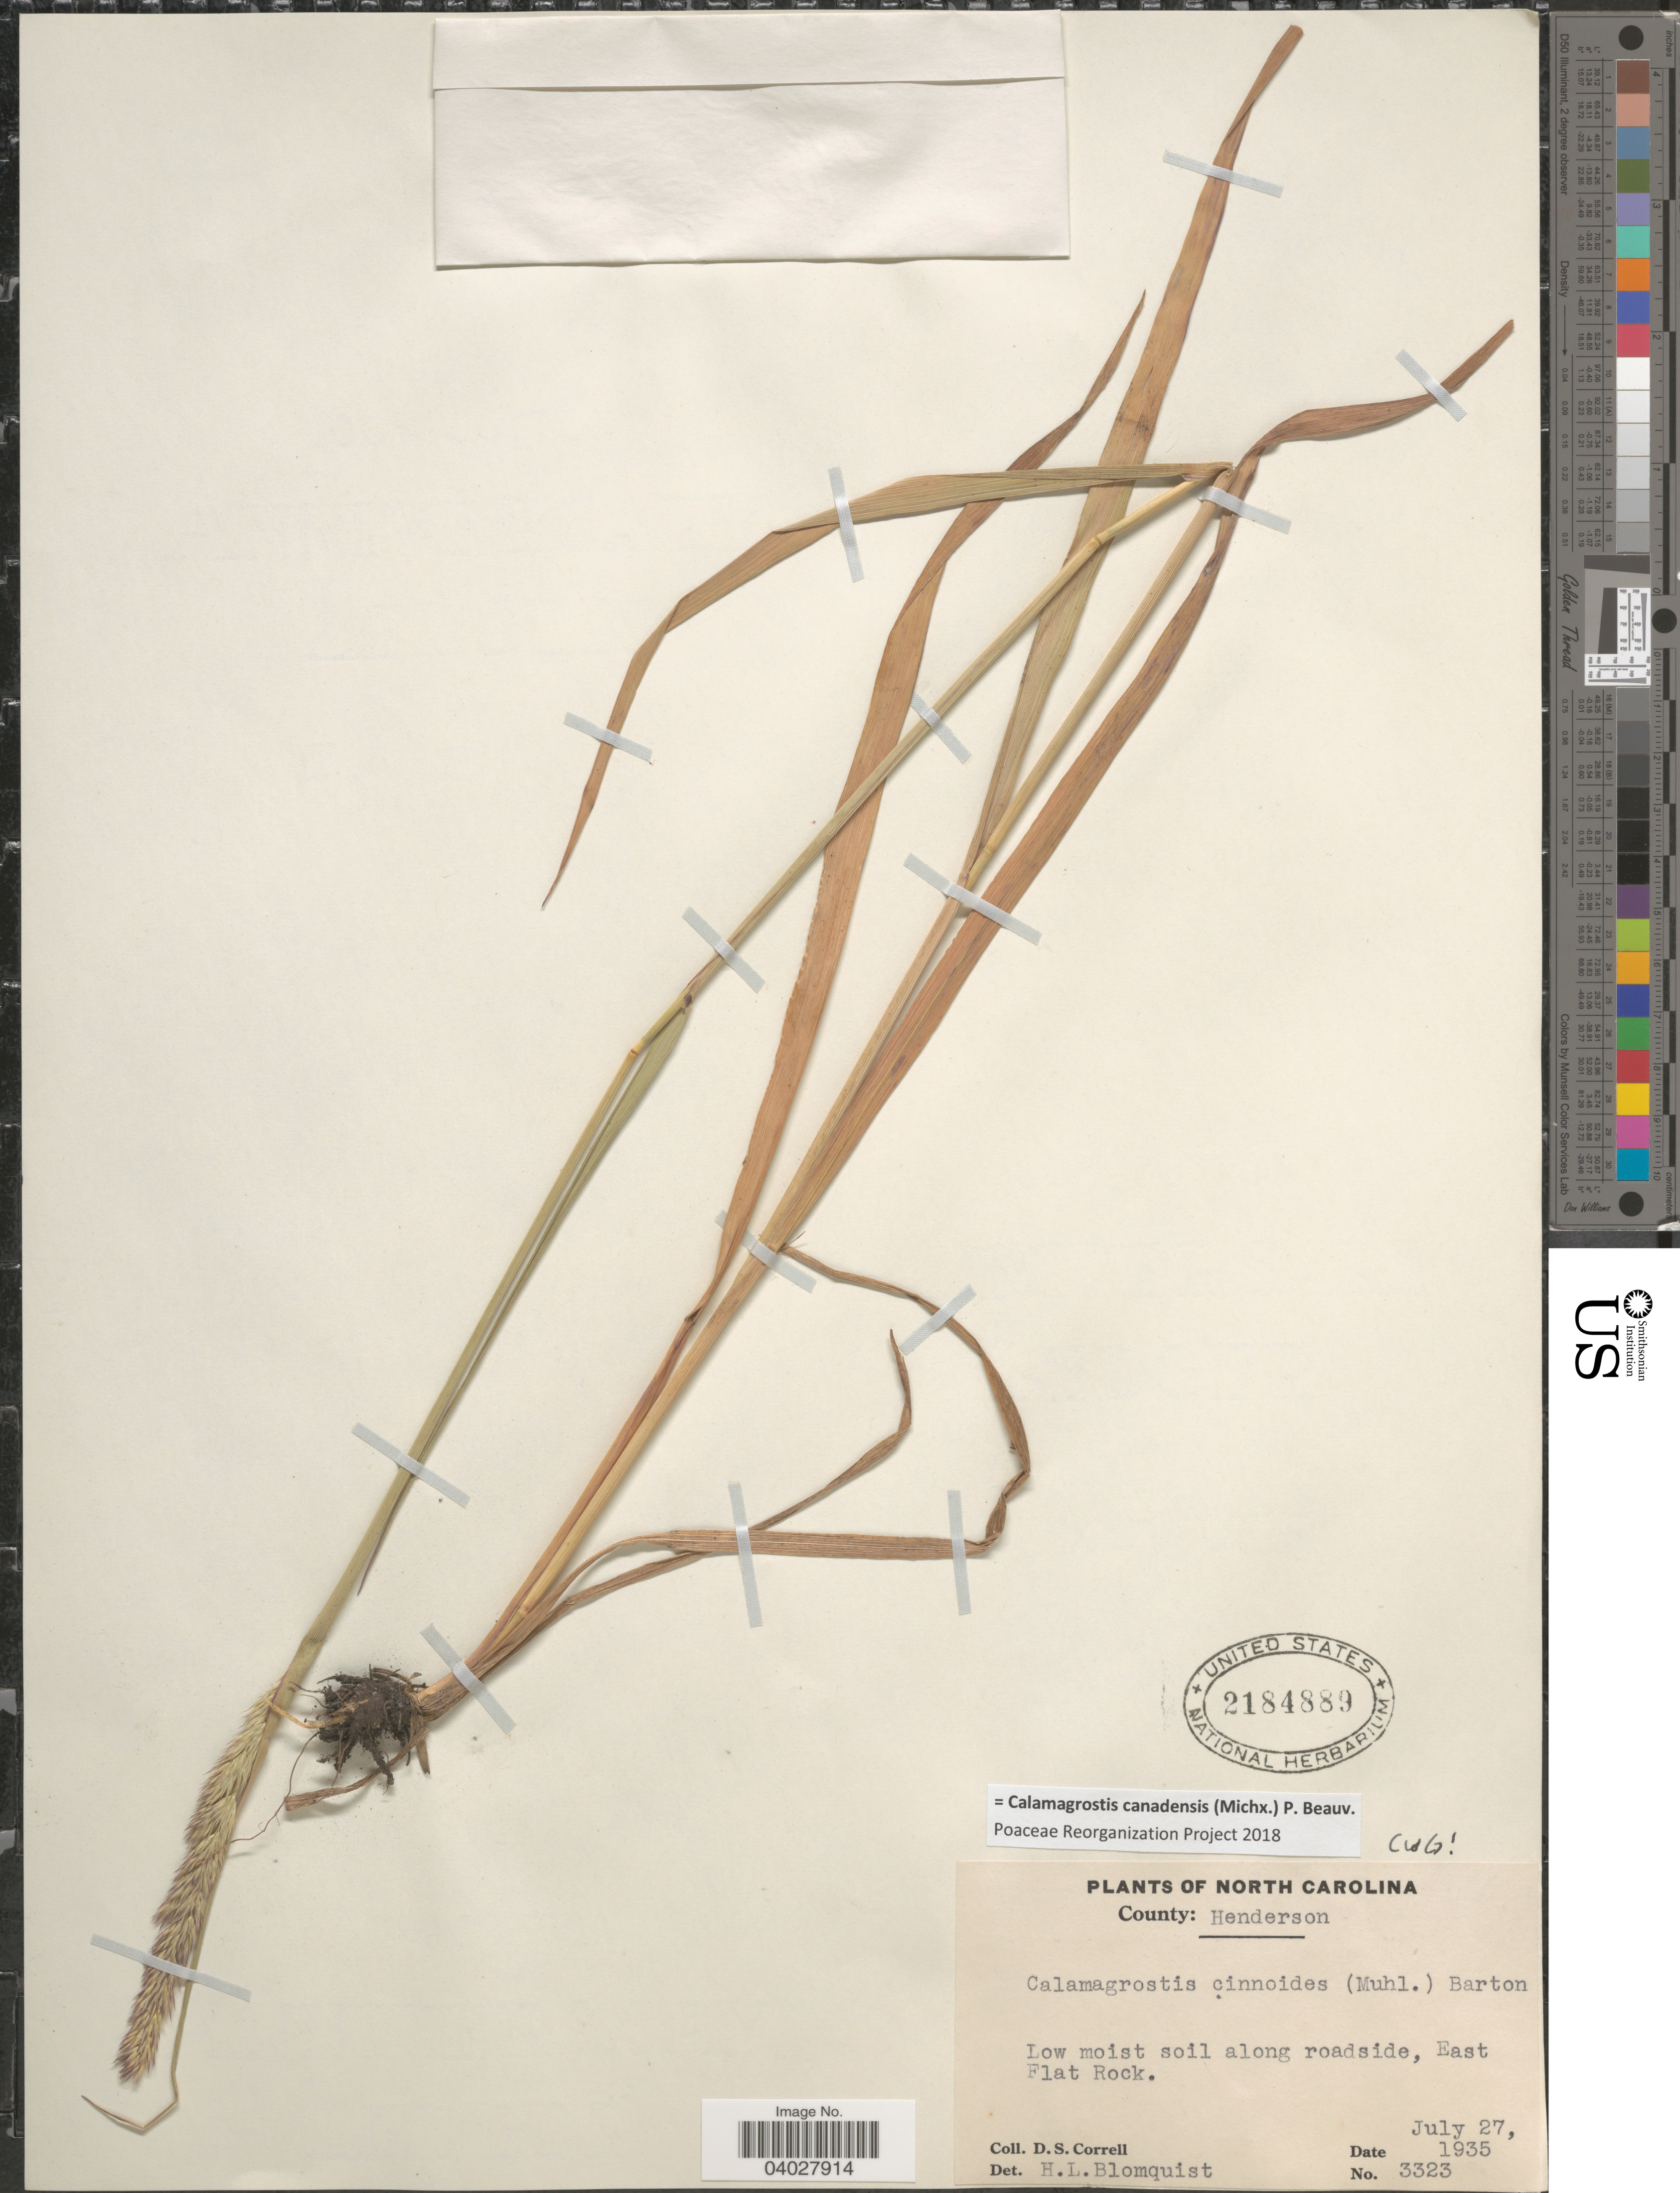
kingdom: Plantae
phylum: Tracheophyta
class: Liliopsida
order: Poales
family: Poaceae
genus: Calamagrostis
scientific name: Calamagrostis canadensis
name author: (Michx.) P. Beauv.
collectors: D. S. Correll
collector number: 3323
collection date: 1935-07-27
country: United States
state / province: North Carolina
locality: County: Henderson. Low moist soil along roadside, East Flat Rock.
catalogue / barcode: US 2184889